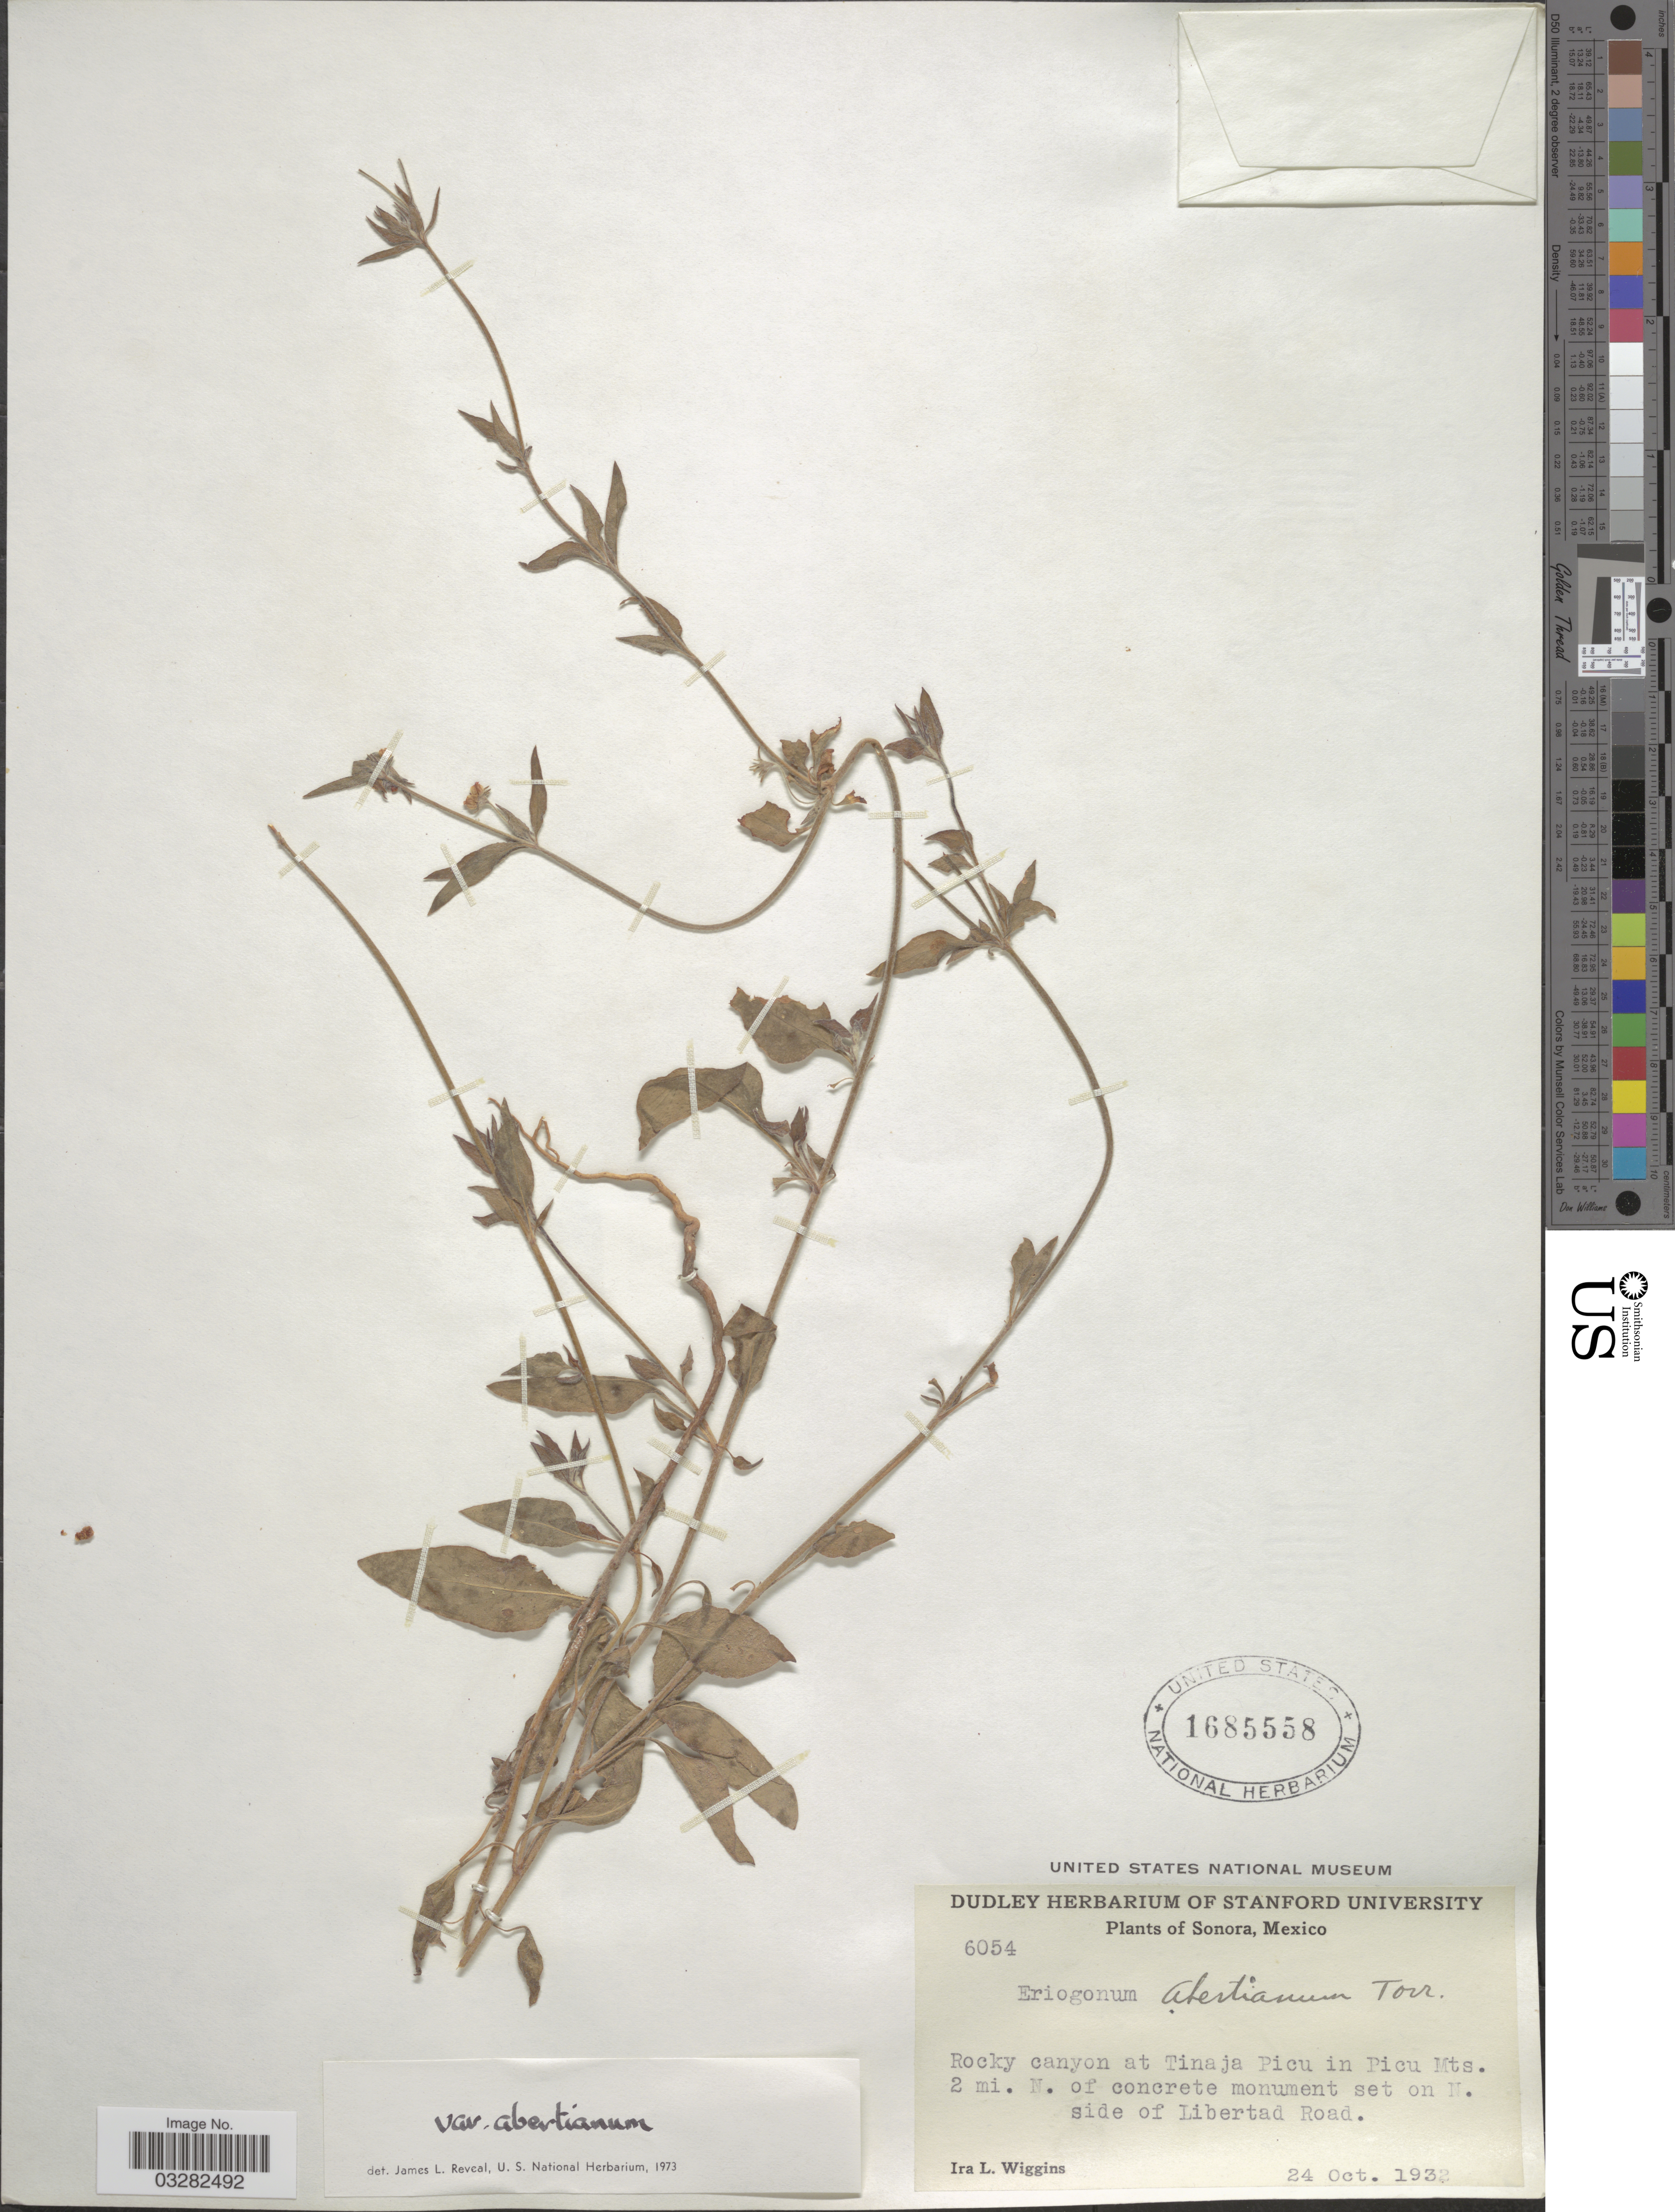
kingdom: Plantae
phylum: Tracheophyta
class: Magnoliopsida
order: Caryophyllales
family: Polygonaceae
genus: Eriogonum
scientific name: Eriogonum abertianum var. abertianum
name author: Torr.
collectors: I. L. Wiggins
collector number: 6054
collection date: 1932-10-24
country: Mexico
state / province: Sonora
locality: Rocky canyon at Tinaja Picu in Picu Mts. 2 mi. N of concrete monument set on N. side of Libertad Road.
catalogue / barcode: US 1685558